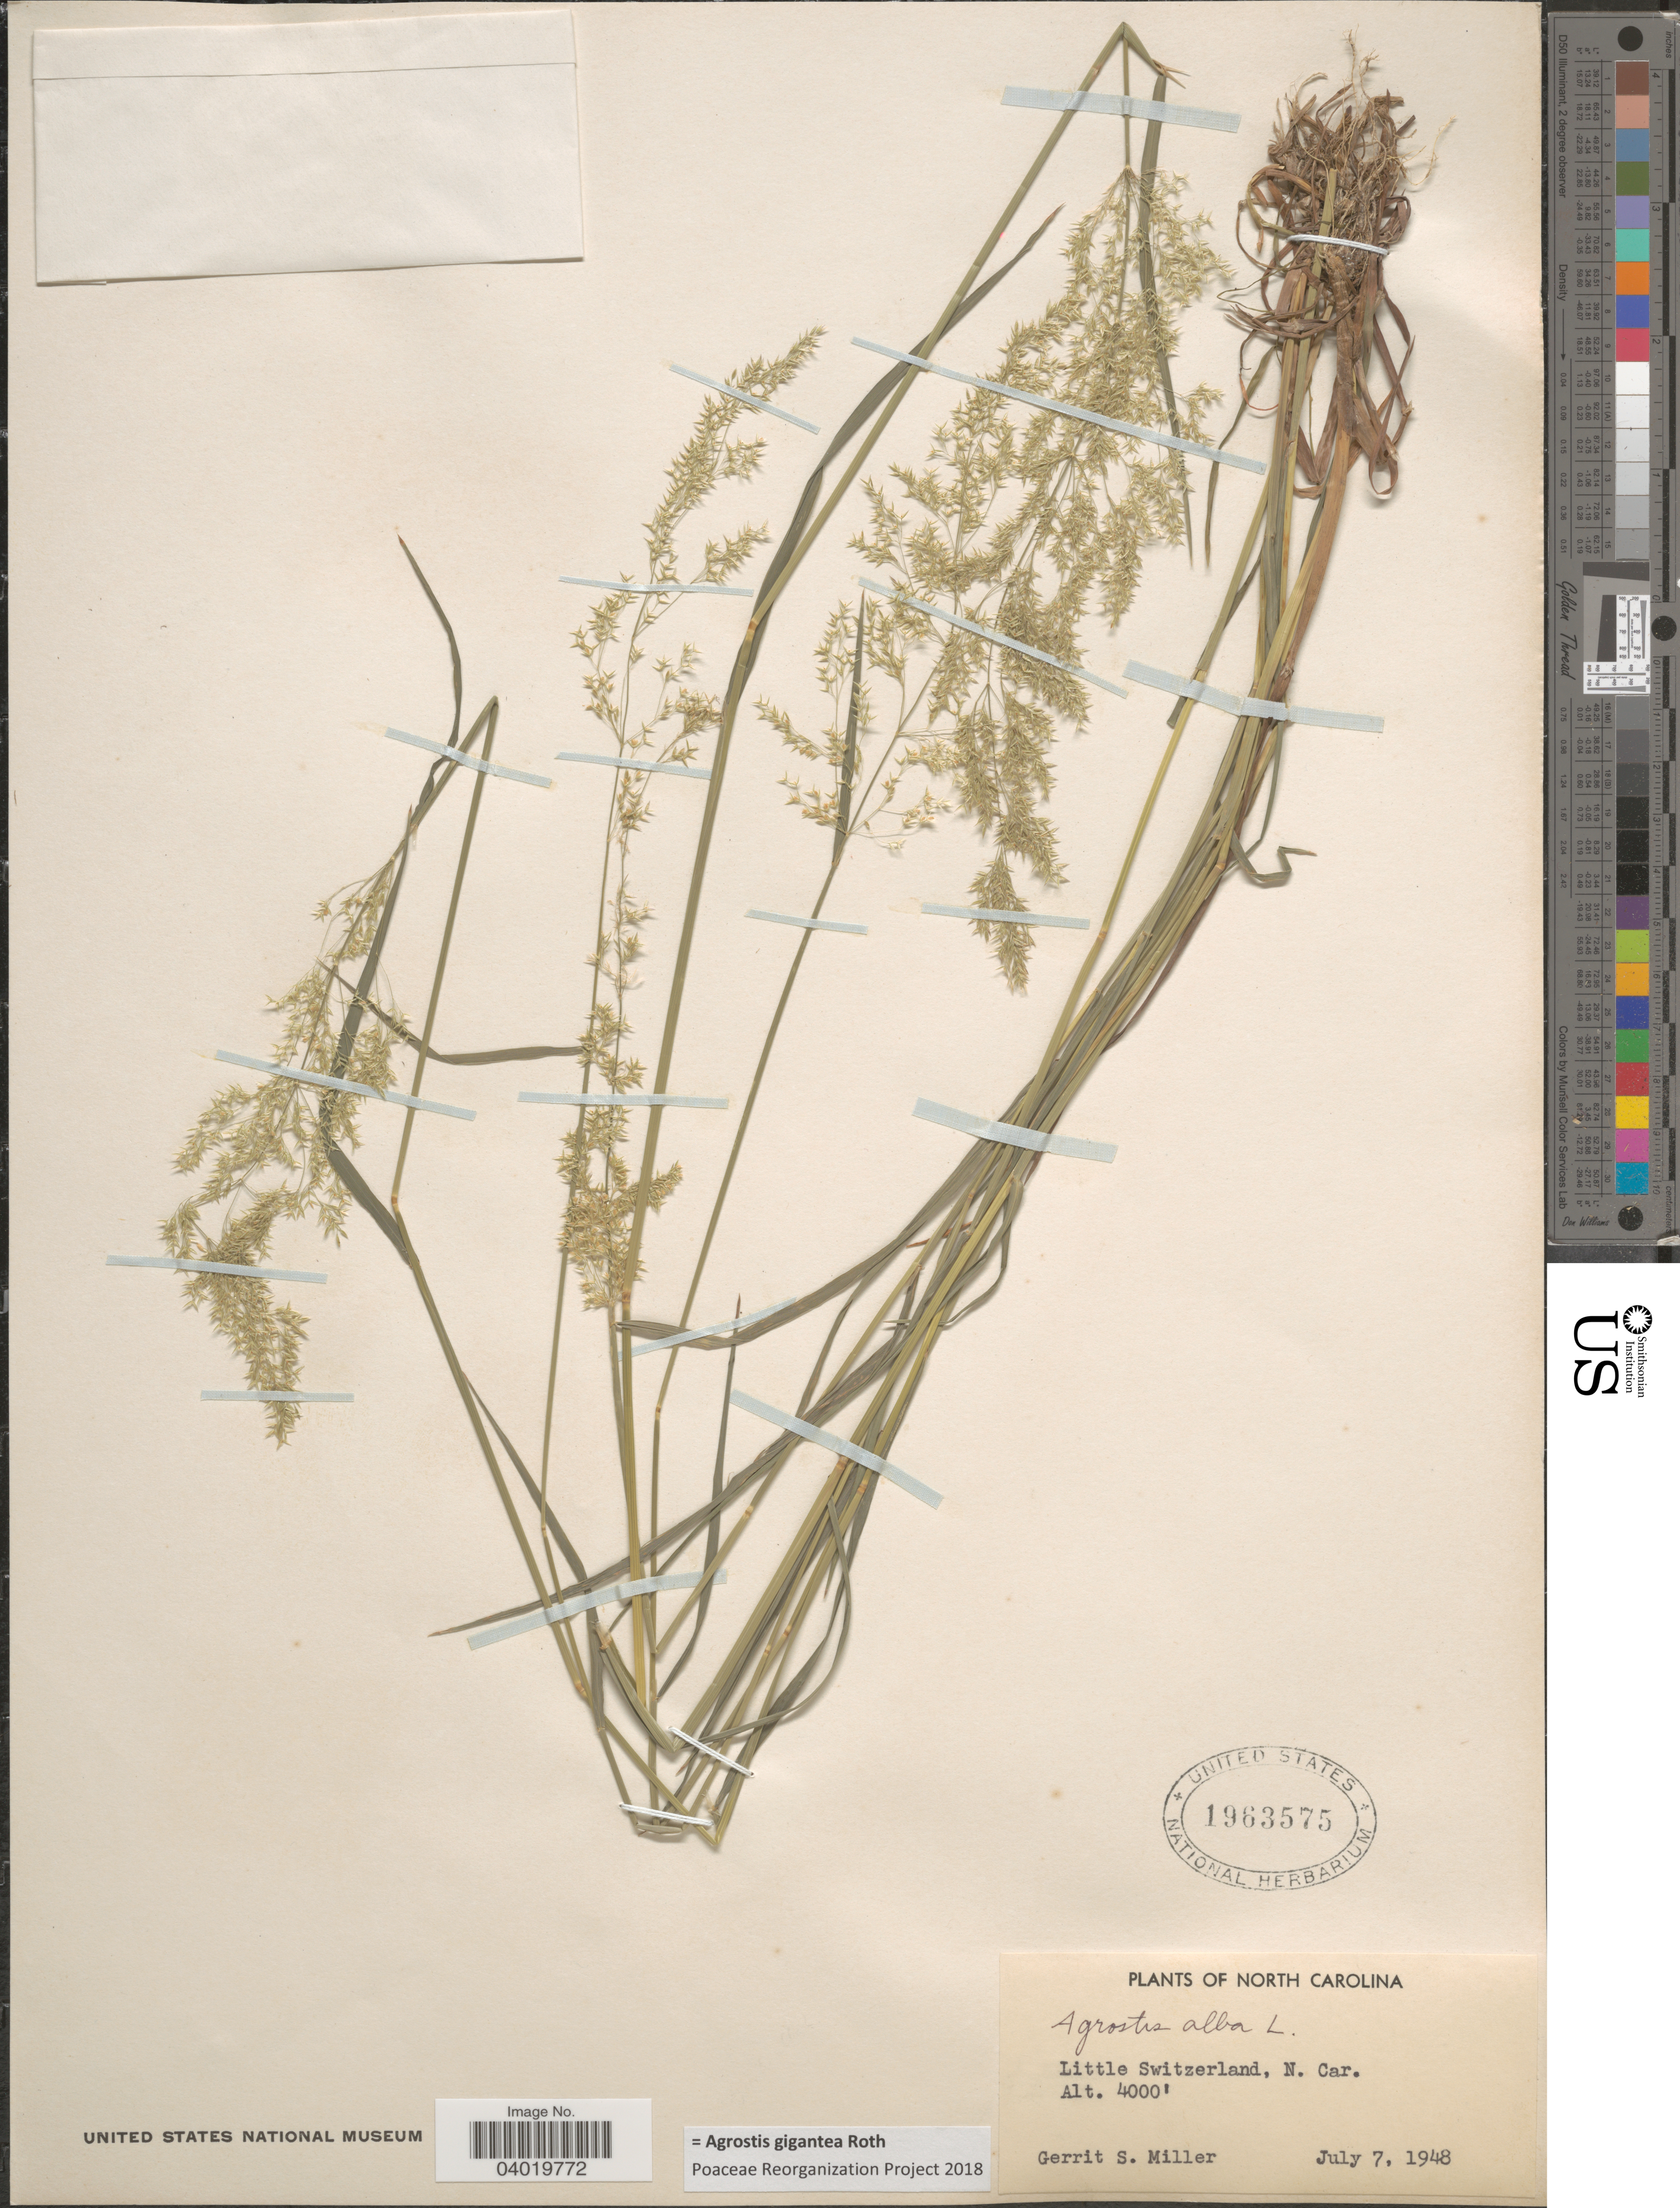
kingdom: Plantae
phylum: Tracheophyta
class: Liliopsida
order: Poales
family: Poaceae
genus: Agrostis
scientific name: Agrostis gigantea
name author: Roth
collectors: G. S. Miller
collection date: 1948-07-07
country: United States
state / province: North Carolina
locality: Little Switzerland.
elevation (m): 1219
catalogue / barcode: US 1963575